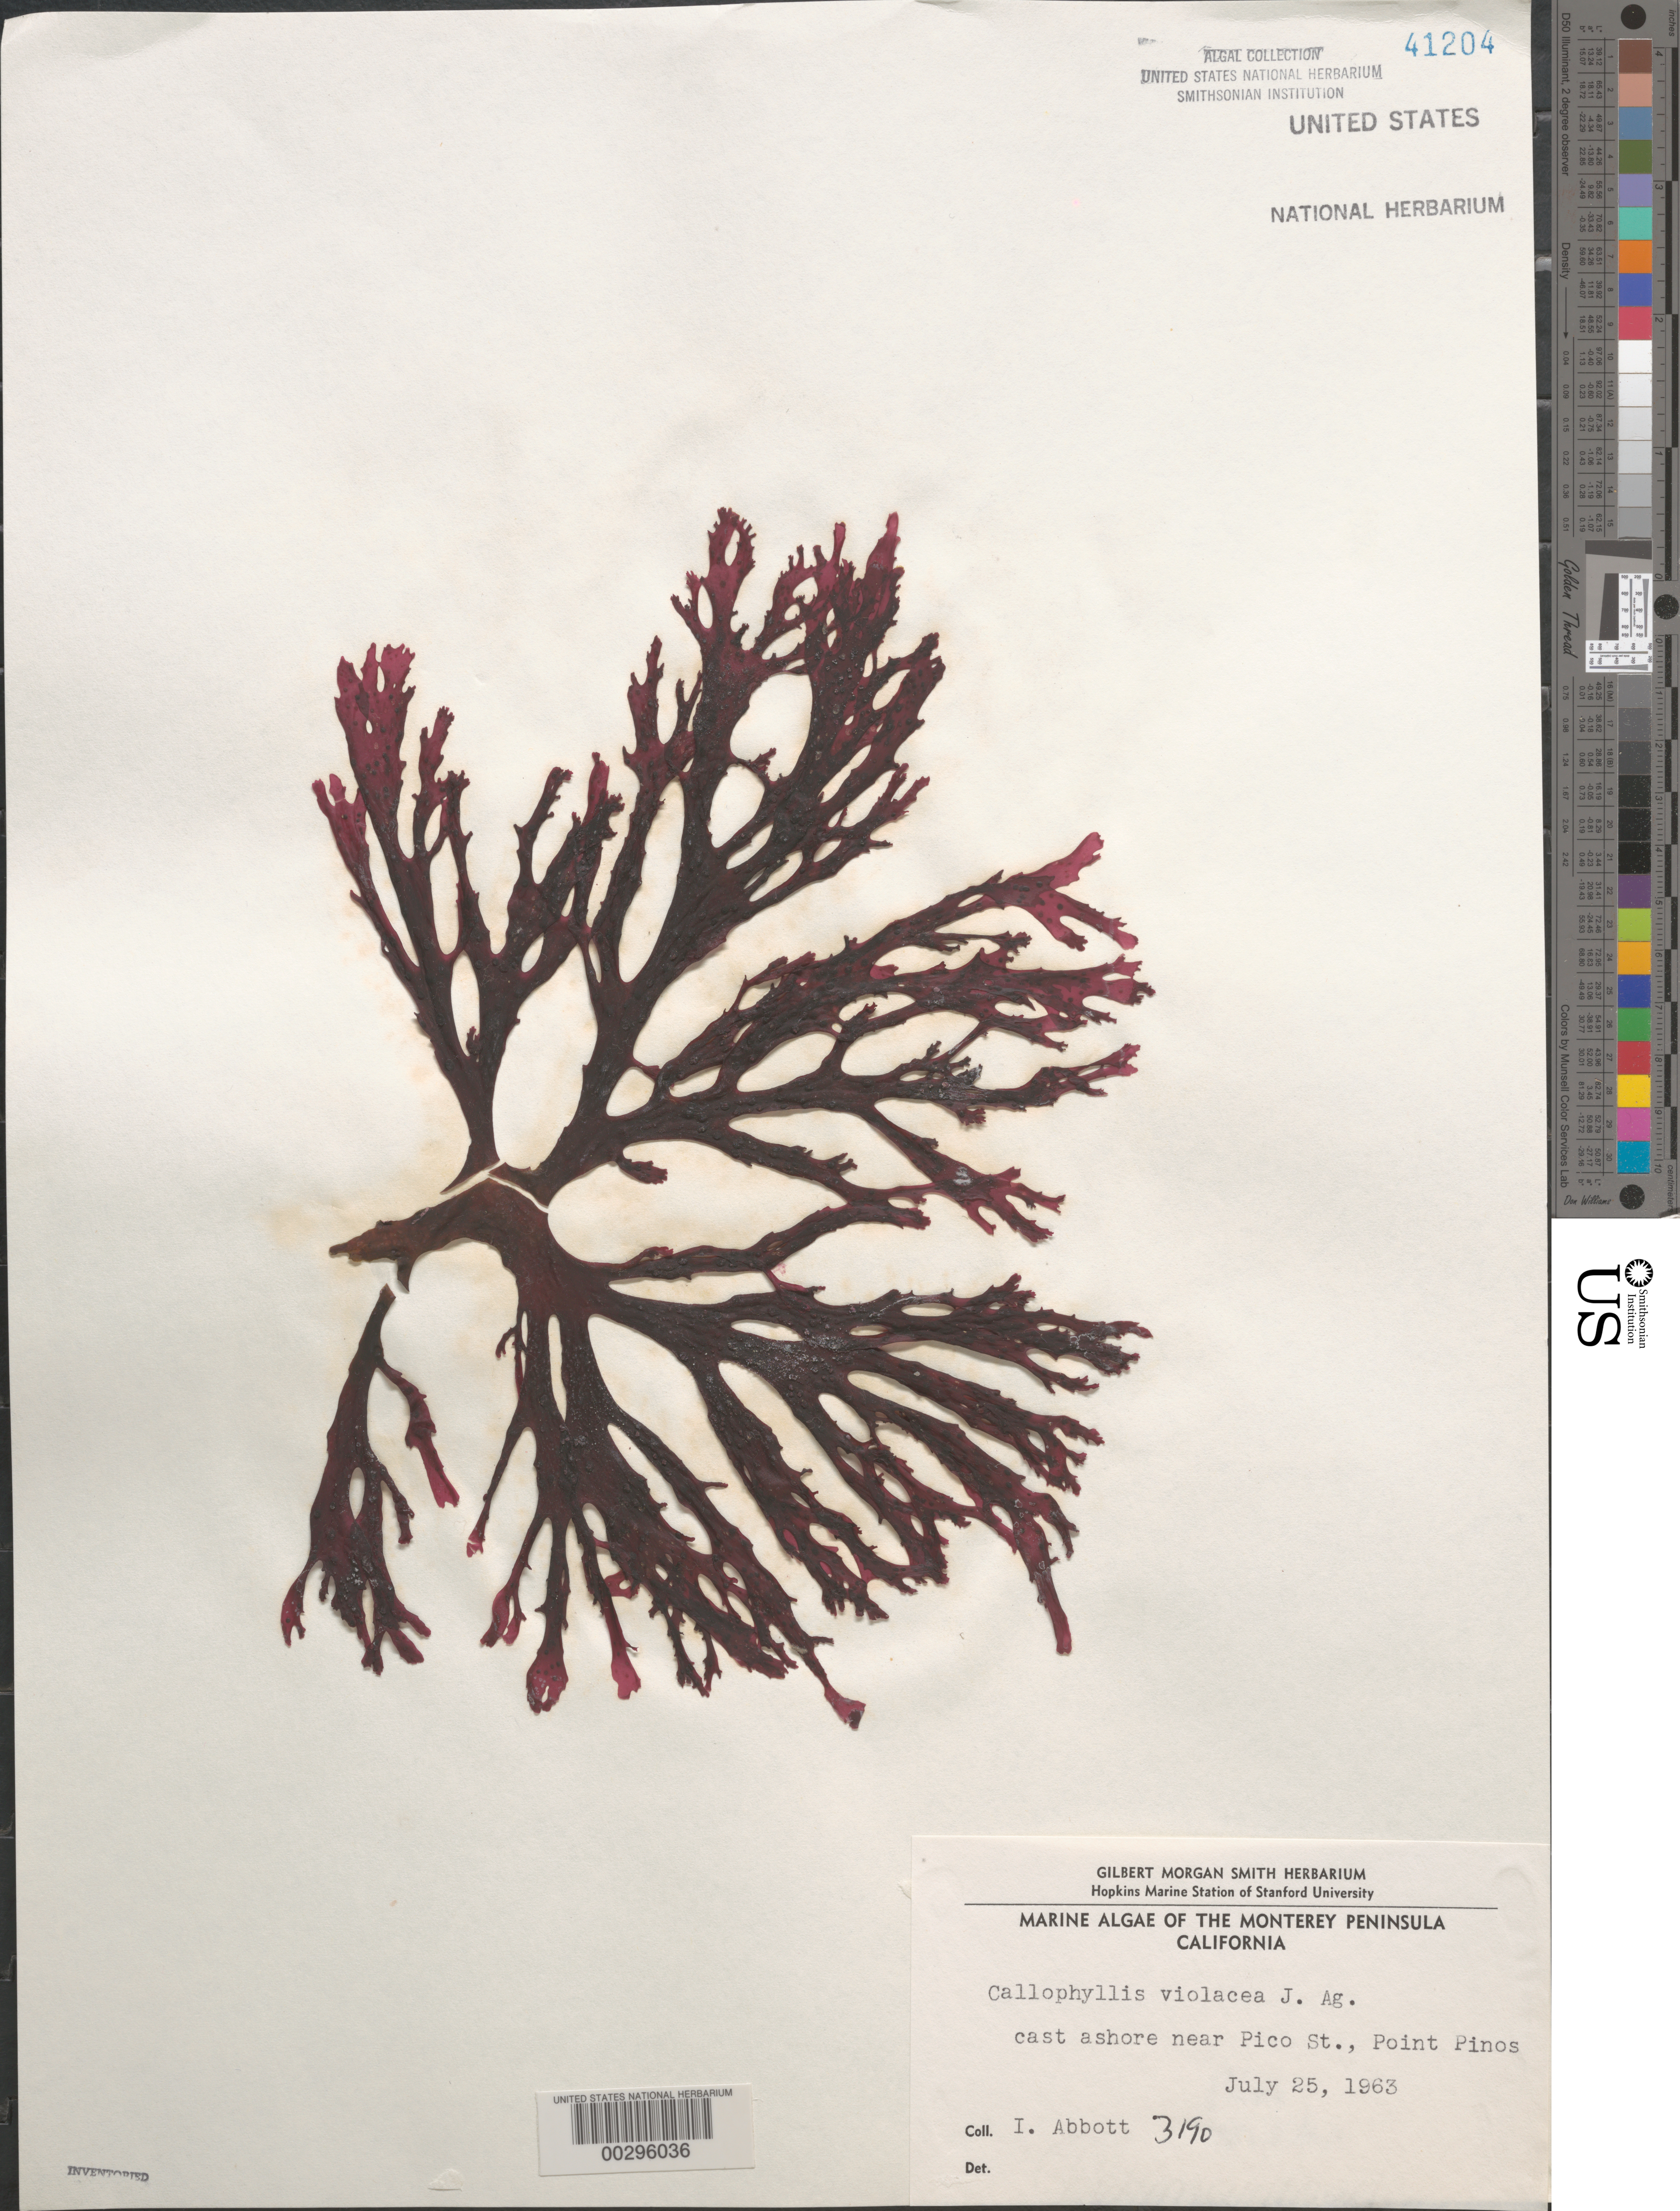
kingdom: Plantae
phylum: Rhodophyta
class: Florideophyceae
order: Gigartinales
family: Kallymeniaceae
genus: Callophyllis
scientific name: Callophyllis violacea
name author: J. Agardh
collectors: I. A. Abbott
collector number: IAA 3190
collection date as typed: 25 Jul 1963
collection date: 1963-07-25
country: United States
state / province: California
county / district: Monterey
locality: Point Pinos, near Pico Street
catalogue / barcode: US 41204